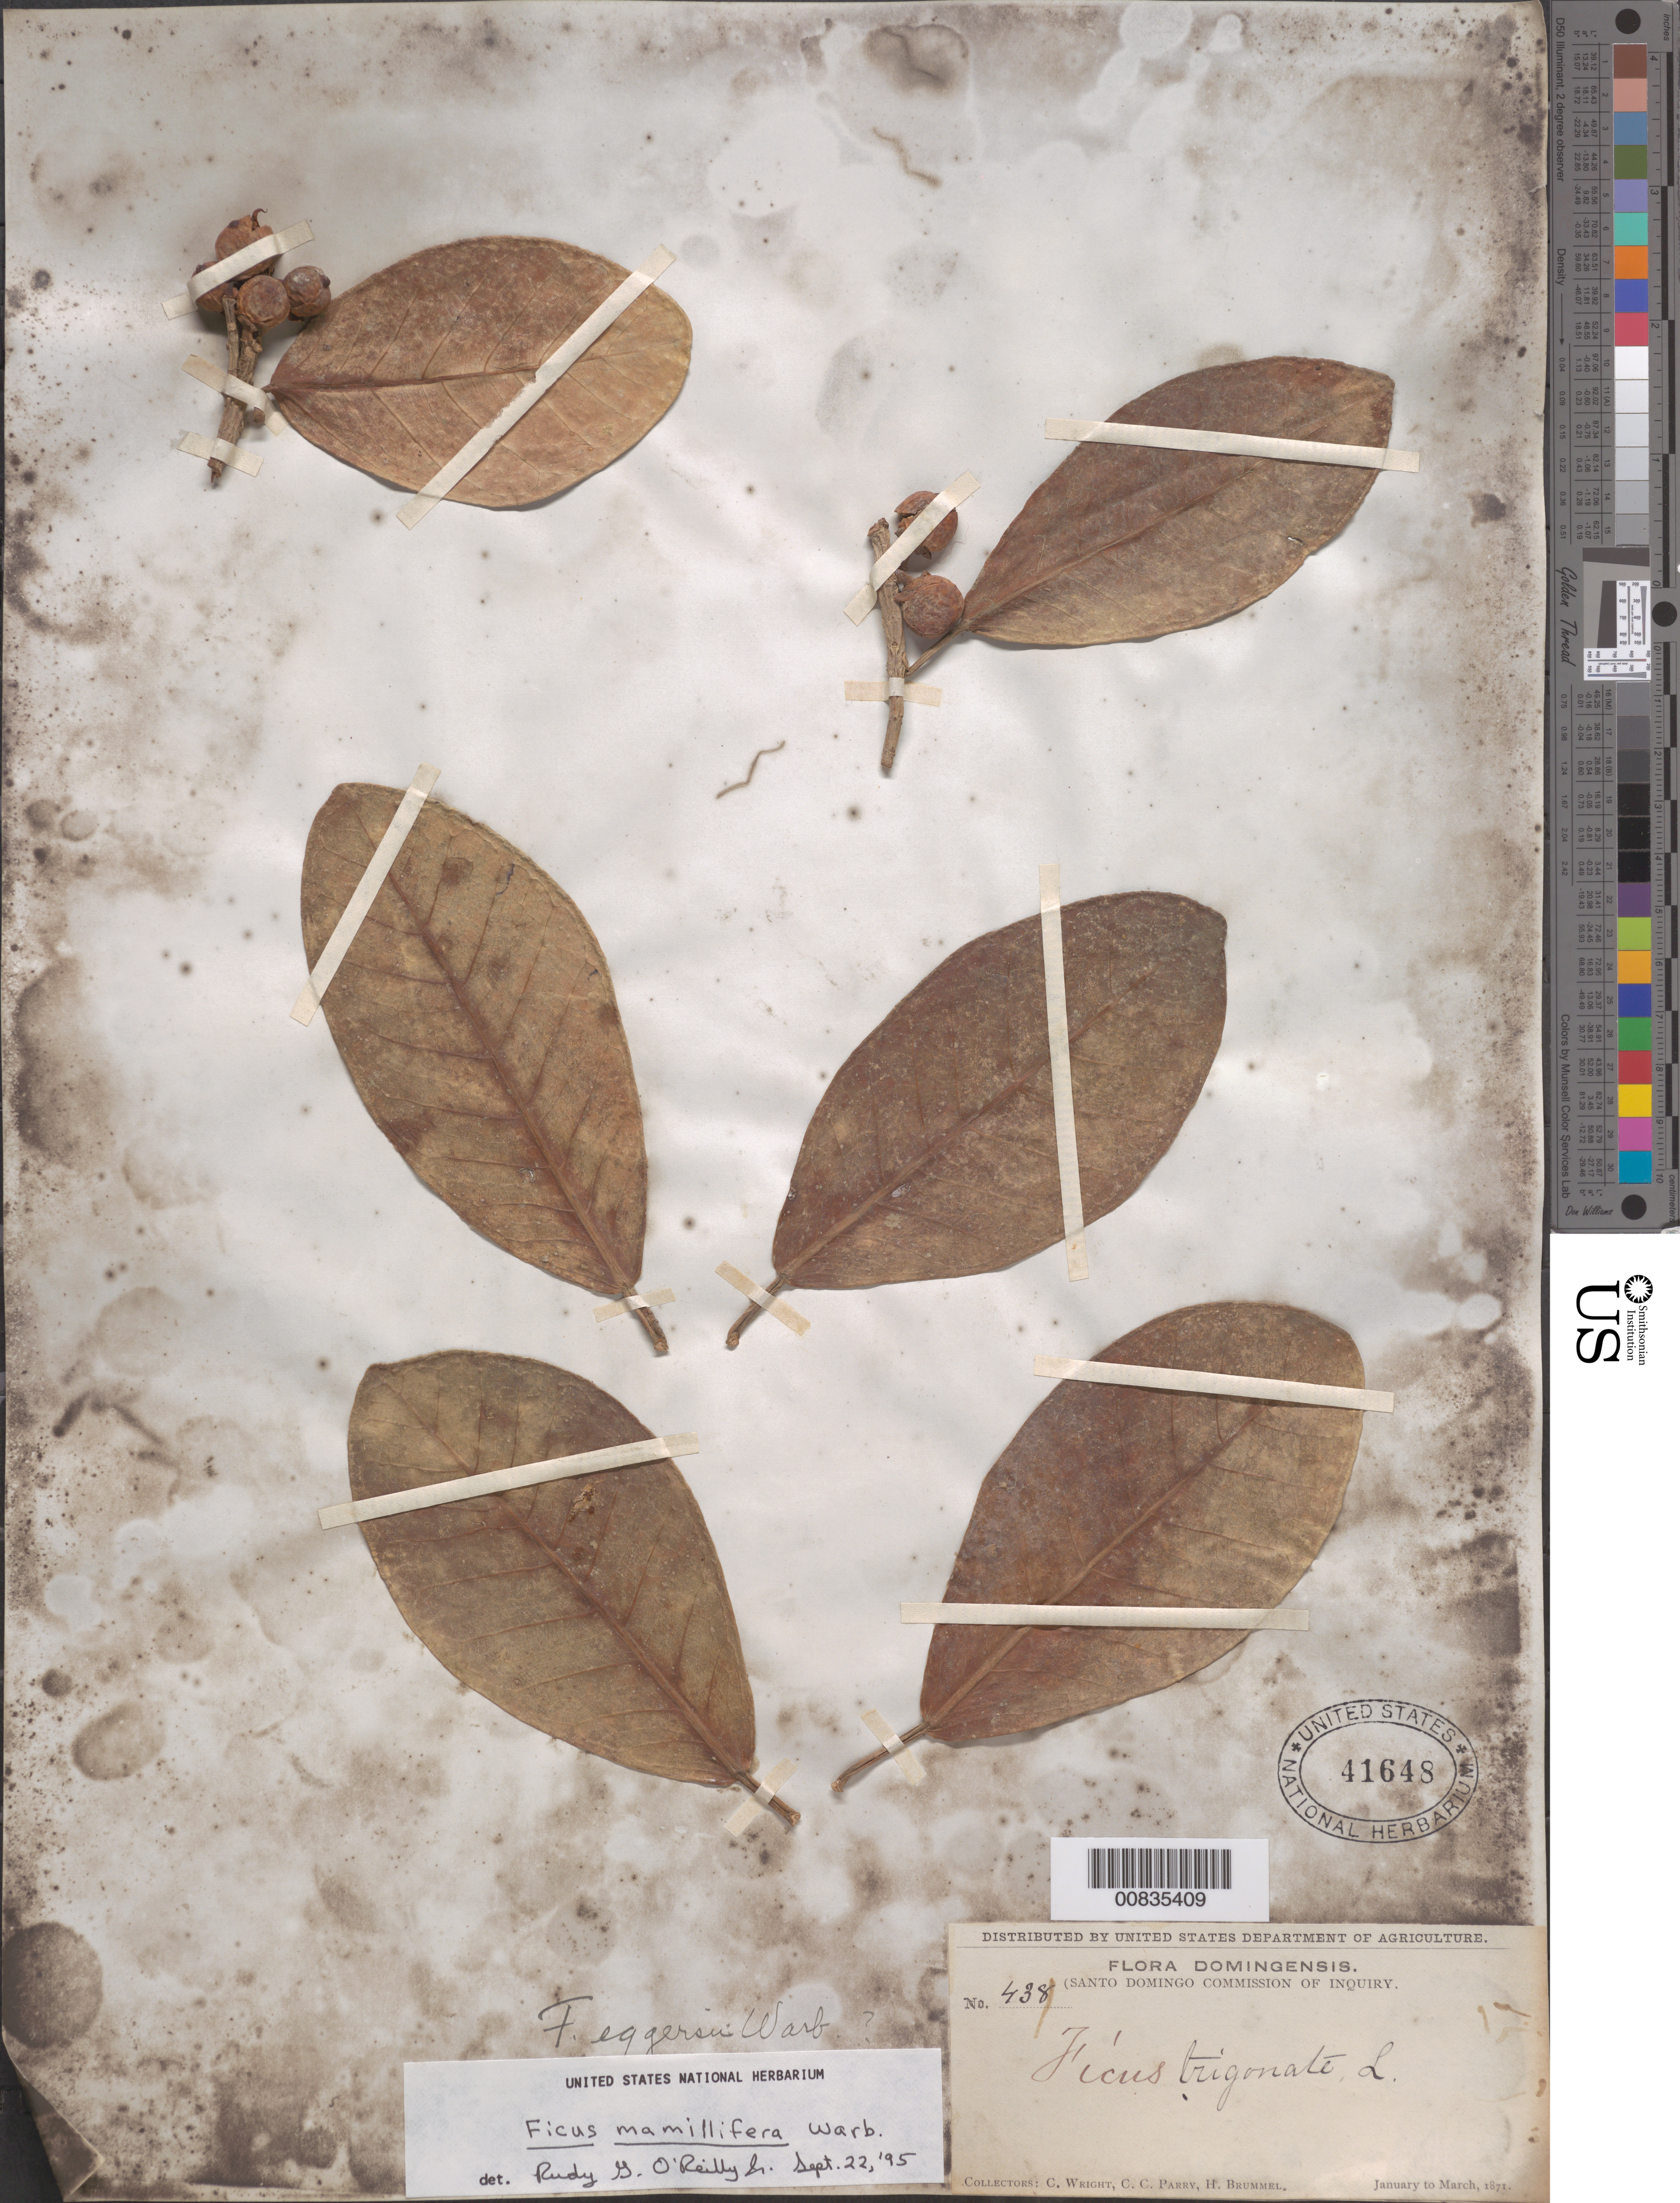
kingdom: Plantae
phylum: Tracheophyta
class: Magnoliopsida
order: Rosales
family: Moraceae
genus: Ficus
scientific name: Ficus mamillifera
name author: Warb.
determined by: O'Reilly, R. G., Jr., (US), NMNH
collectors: C. Wright, C. C. Parry & H. Brummel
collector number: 438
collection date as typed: Jan 1871 to -- Mar 1871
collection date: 1871-01/1871-03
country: Dominican Republic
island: Hispaniola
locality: Dominican Republic.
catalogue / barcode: US 41648